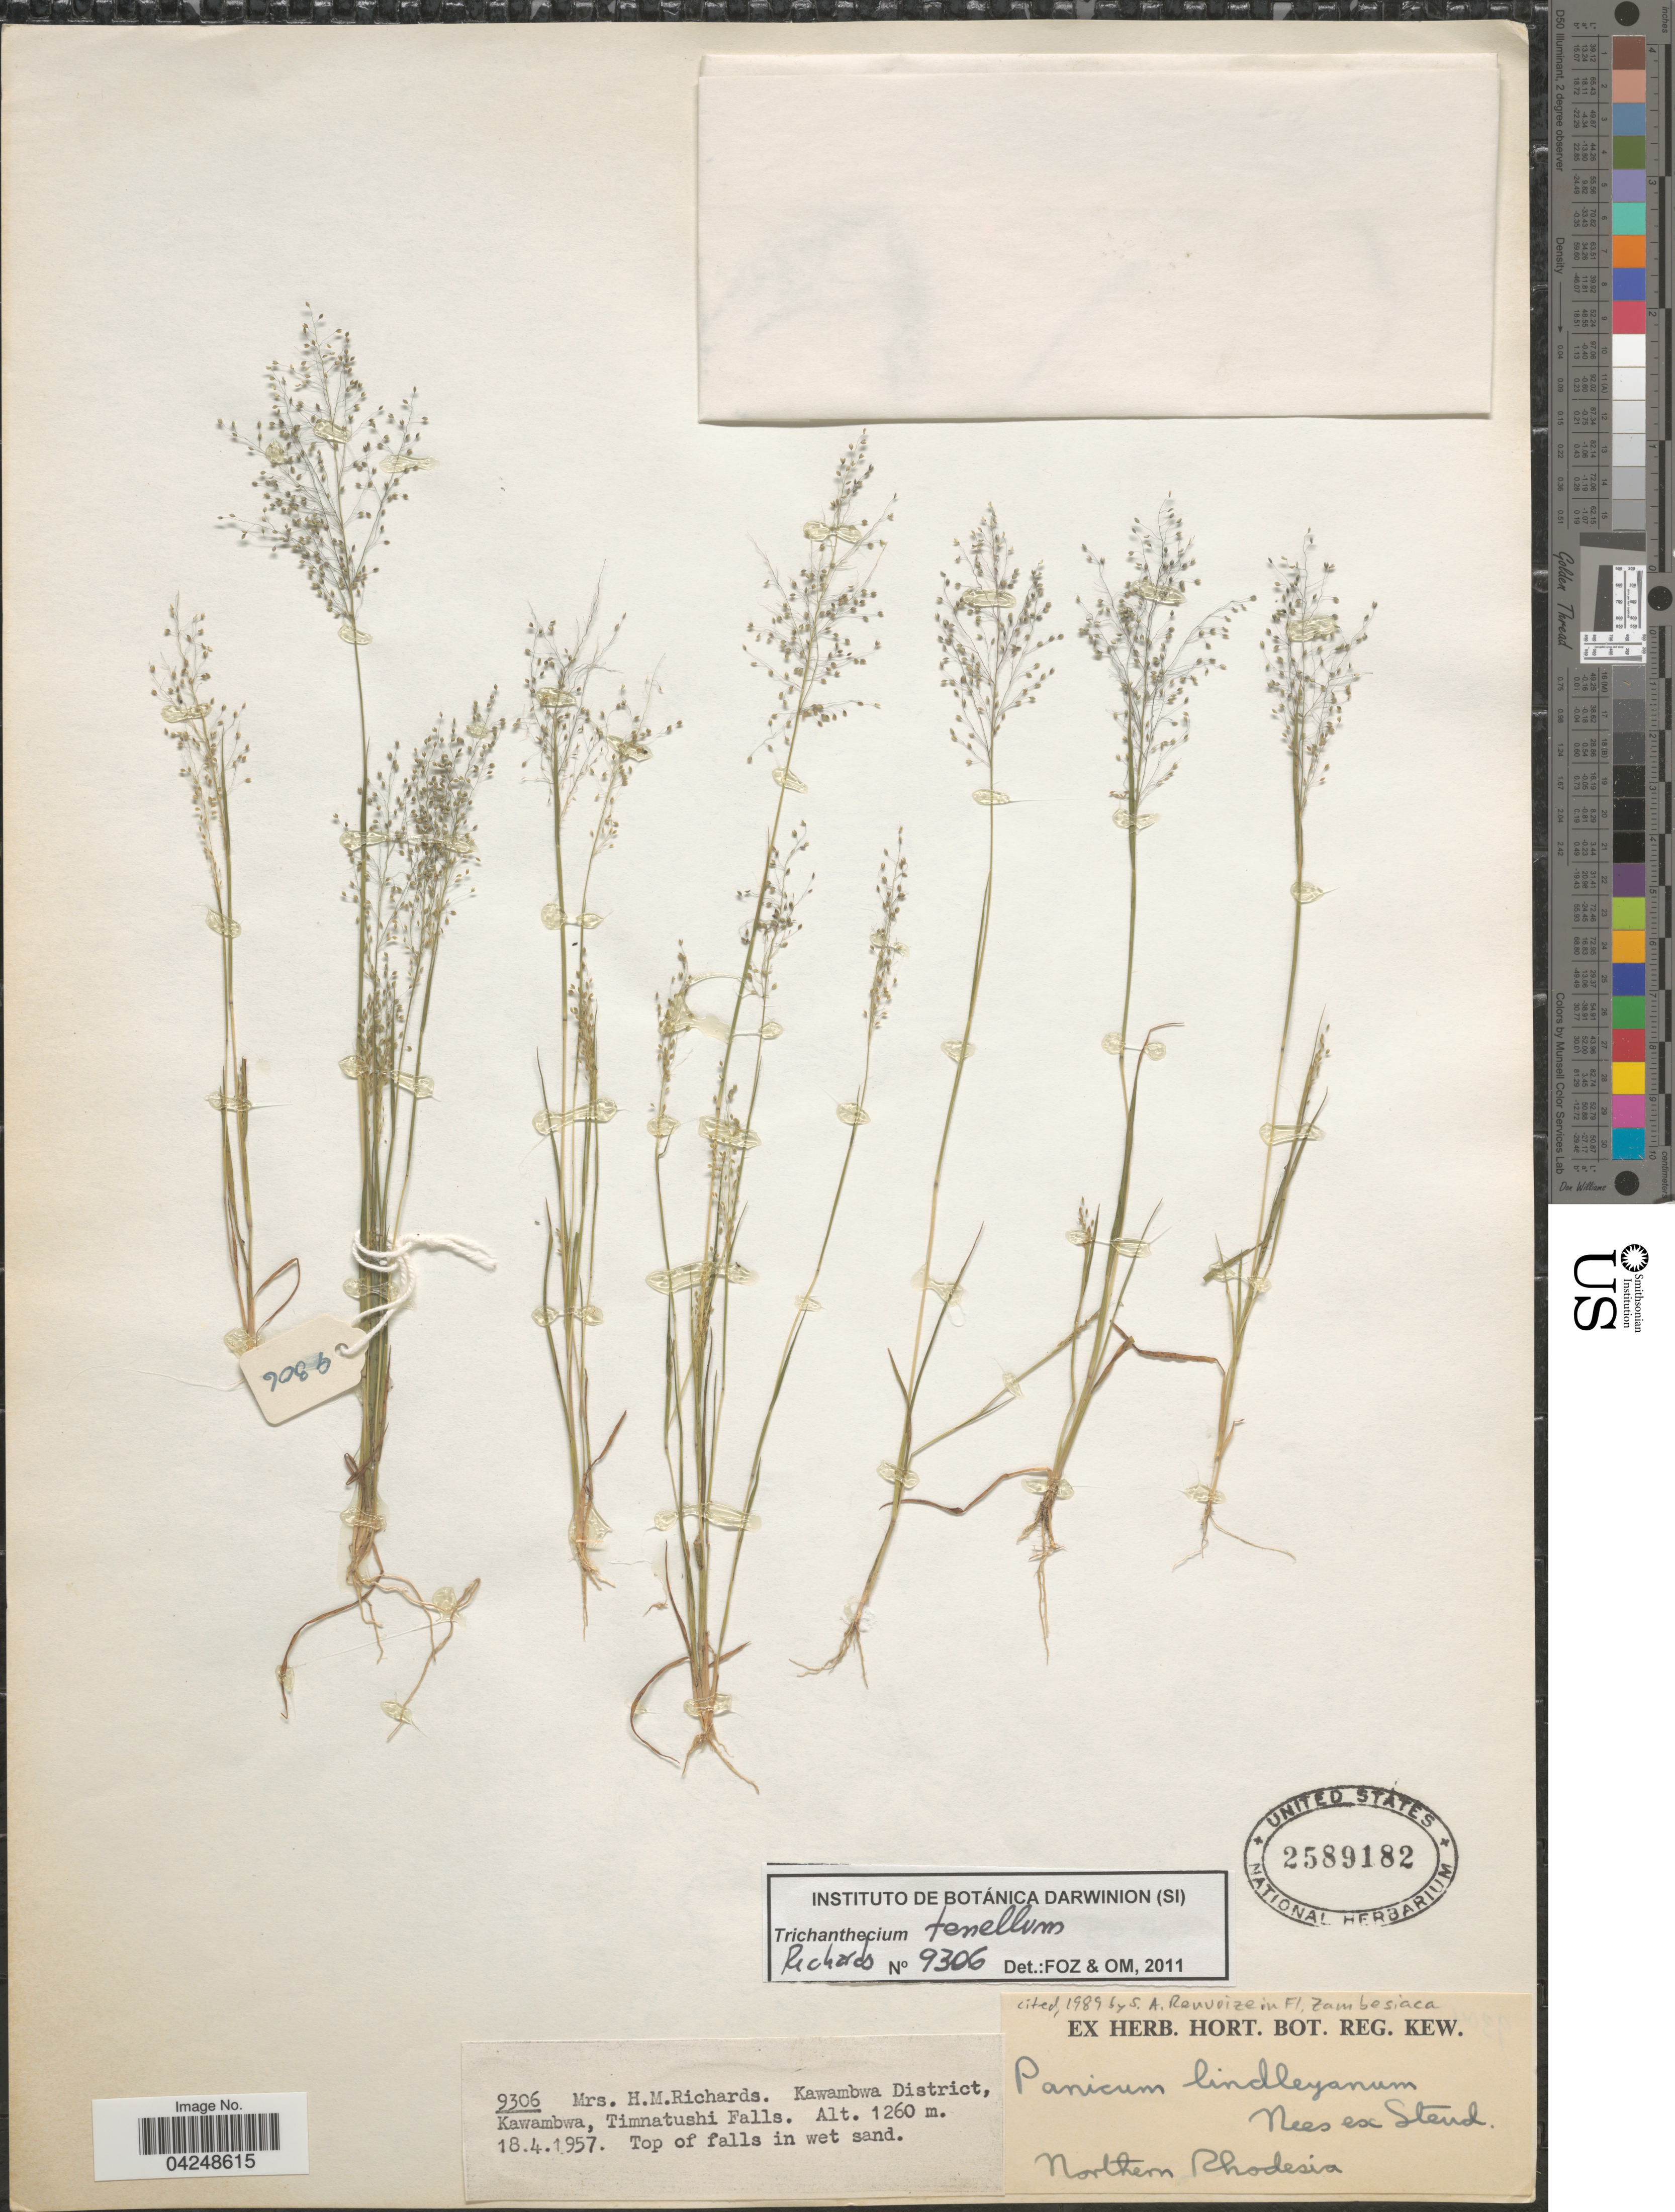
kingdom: Plantae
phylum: Tracheophyta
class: Liliopsida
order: Poales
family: Poaceae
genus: Trichanthecium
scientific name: Trichanthecium tenellum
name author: (Lam.) Zuloaga & Morrone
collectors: H. Richards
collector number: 9306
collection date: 1957-04-18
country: Zambia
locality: Kawamba District, Kawamba, Timnatushi Falls. Northern Rhodesia.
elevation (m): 1260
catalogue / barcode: US 2589182